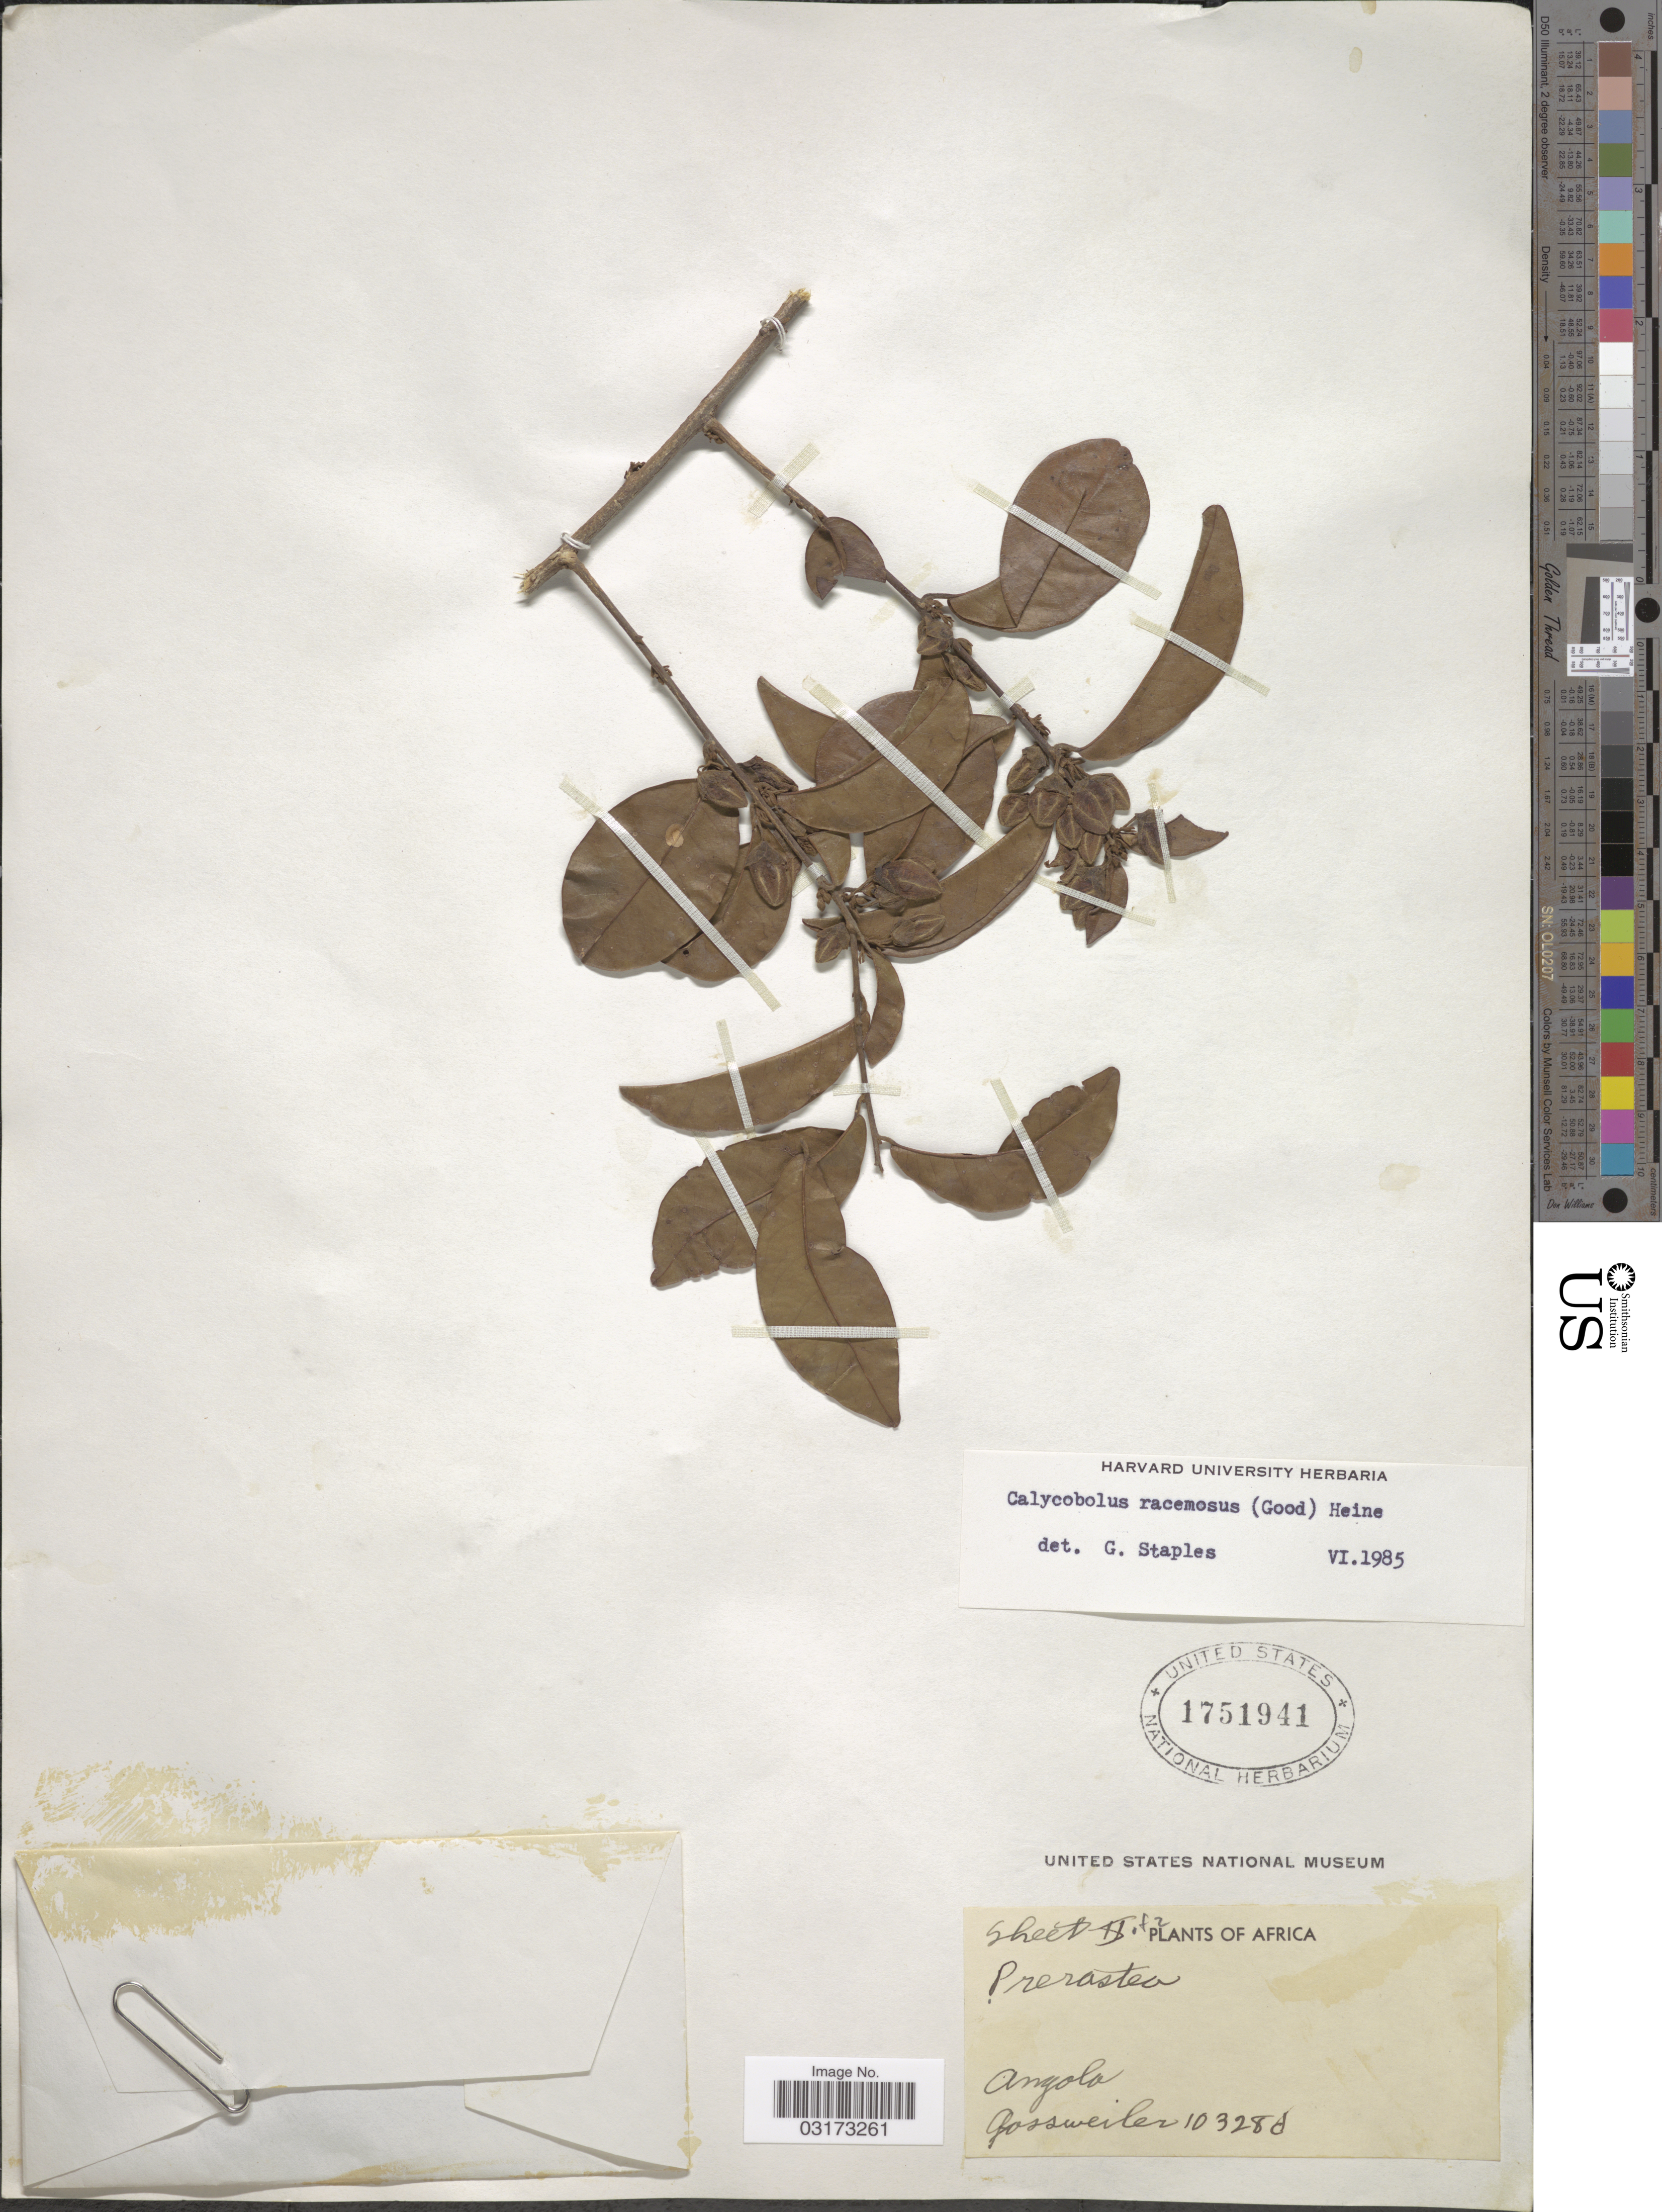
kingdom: Plantae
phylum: Tracheophyta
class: Magnoliopsida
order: Solanales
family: Convolvulaceae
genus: Calycobolus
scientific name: Calycobolus racemosus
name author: Heine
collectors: -. Gossweiler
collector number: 10328d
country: Angola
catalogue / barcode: US 1751941